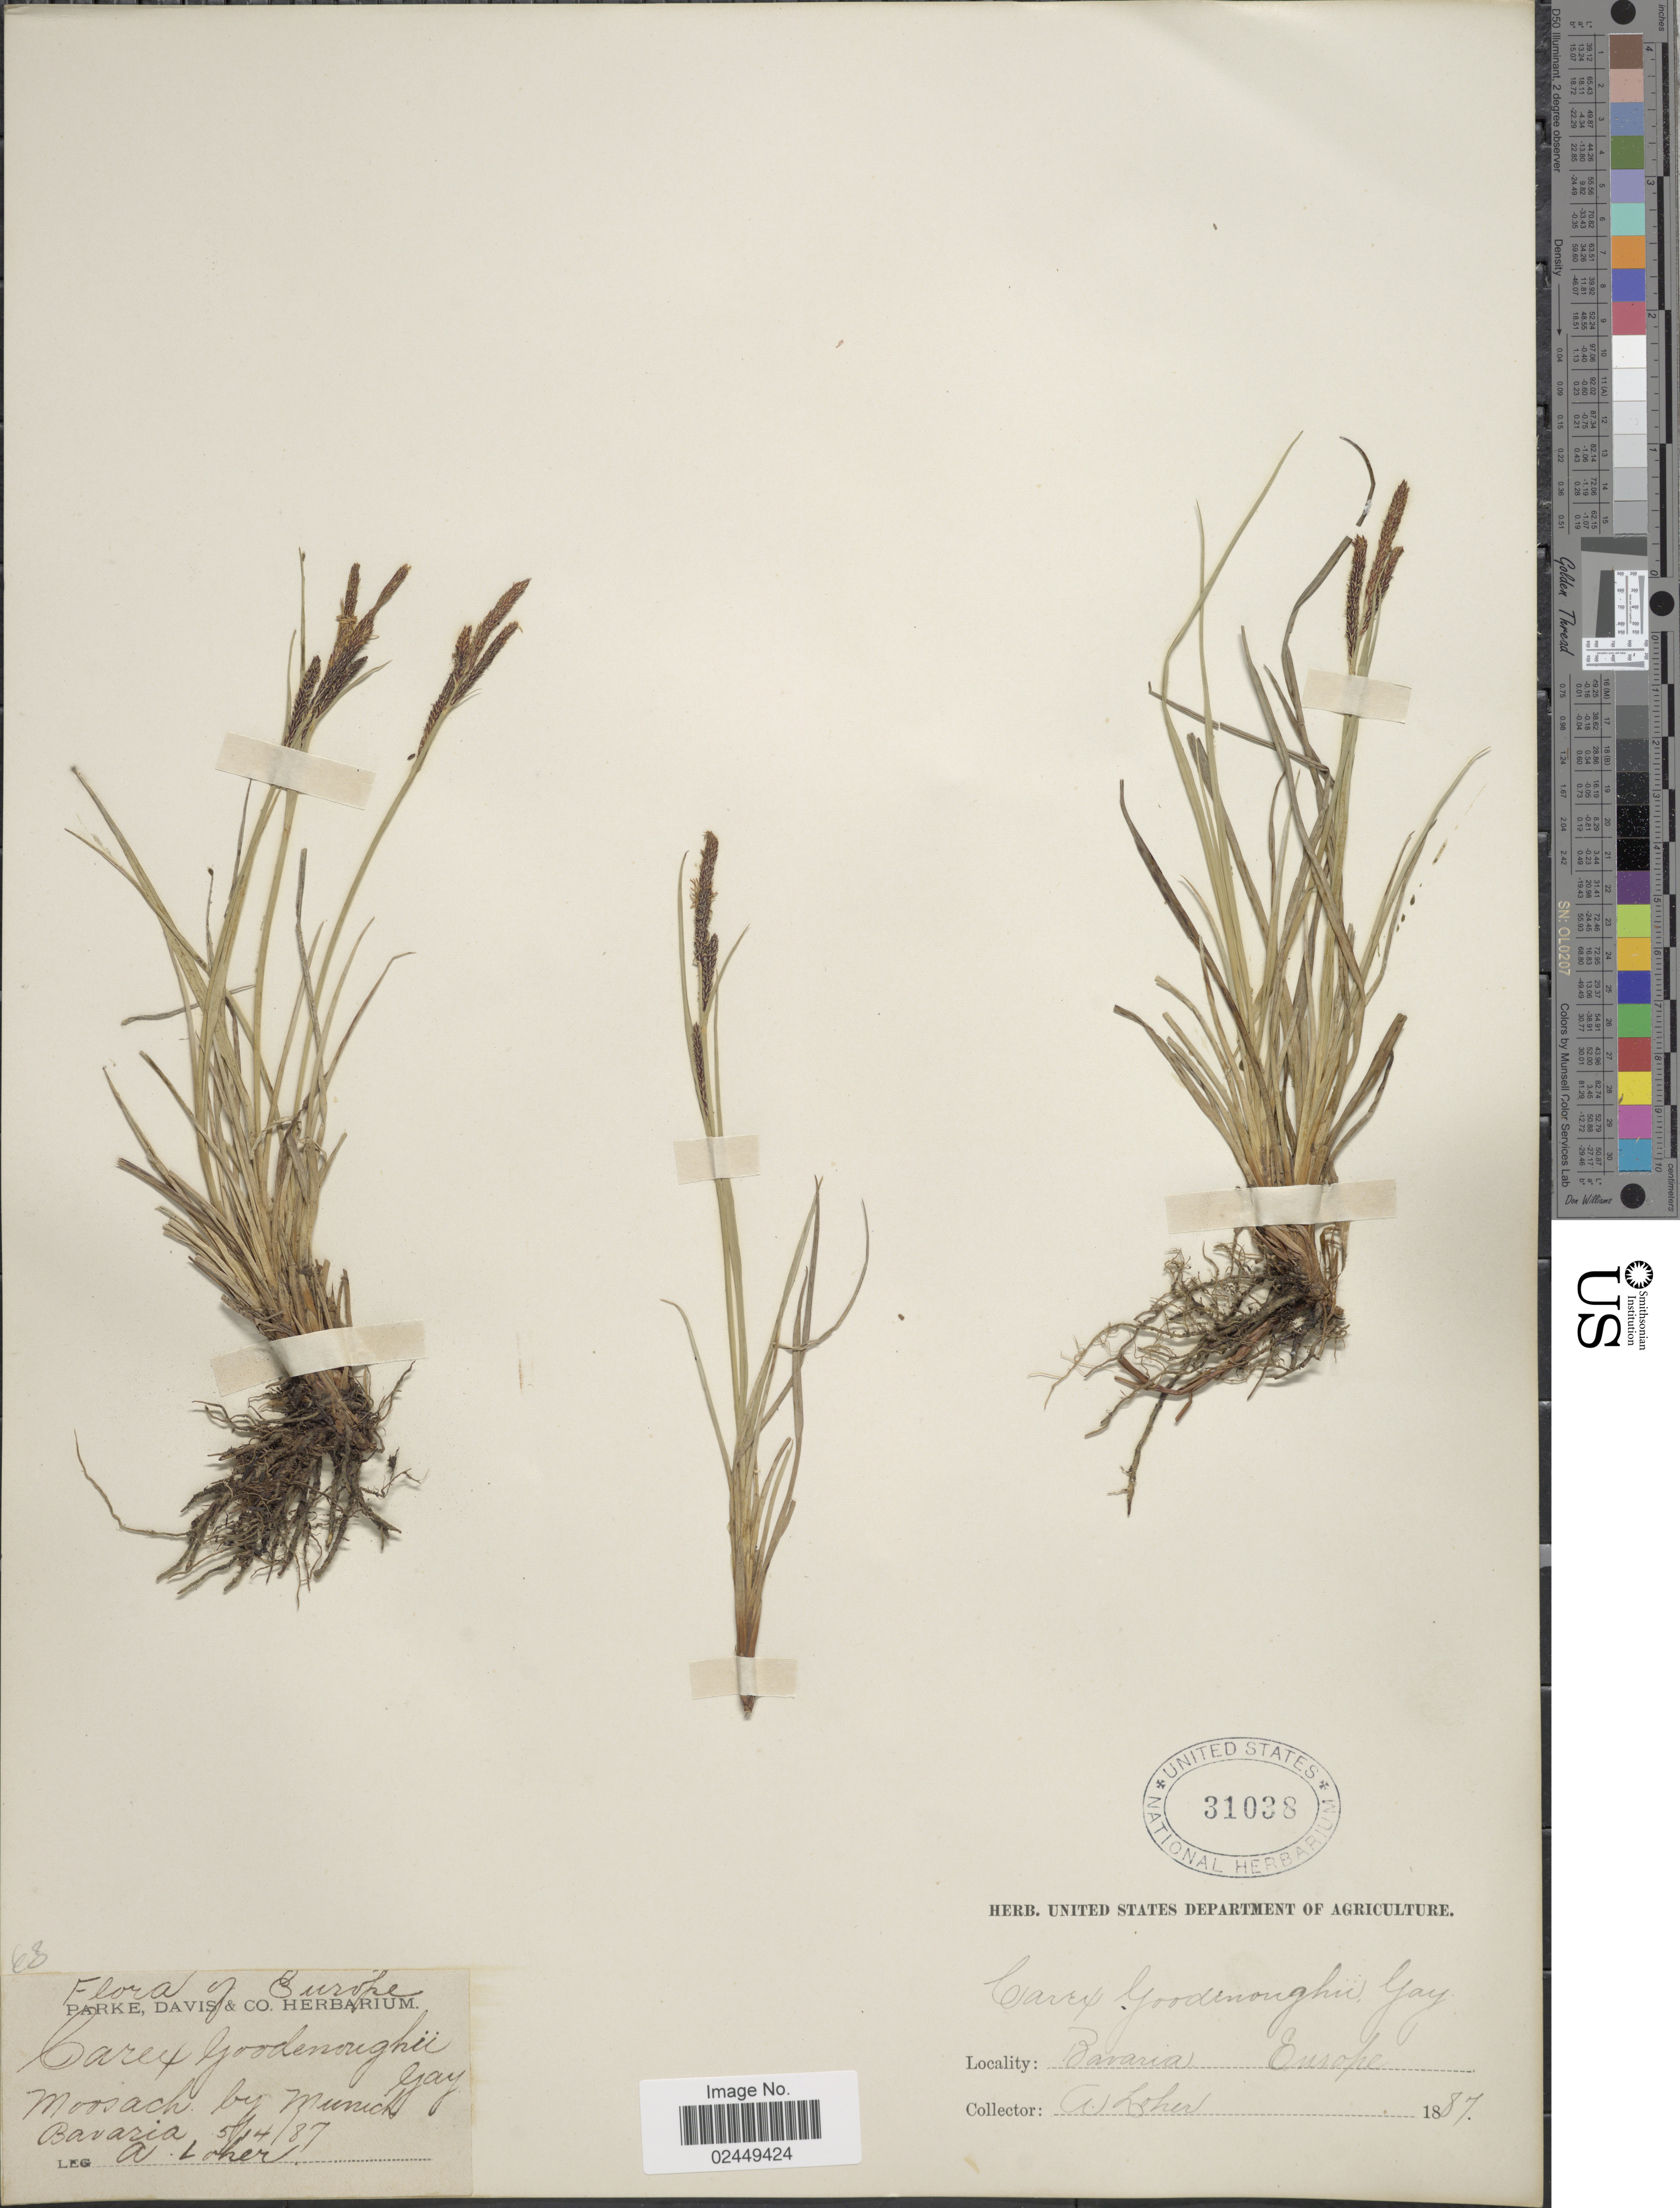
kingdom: Plantae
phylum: Tracheophyta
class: Liliopsida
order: Poales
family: Cyperaceae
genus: Carex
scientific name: Carex nigra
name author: (L.) Reichard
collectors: A. Loher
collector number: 68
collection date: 1887-05-14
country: Germany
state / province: Bayern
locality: Moosach by Munich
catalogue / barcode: US 31038